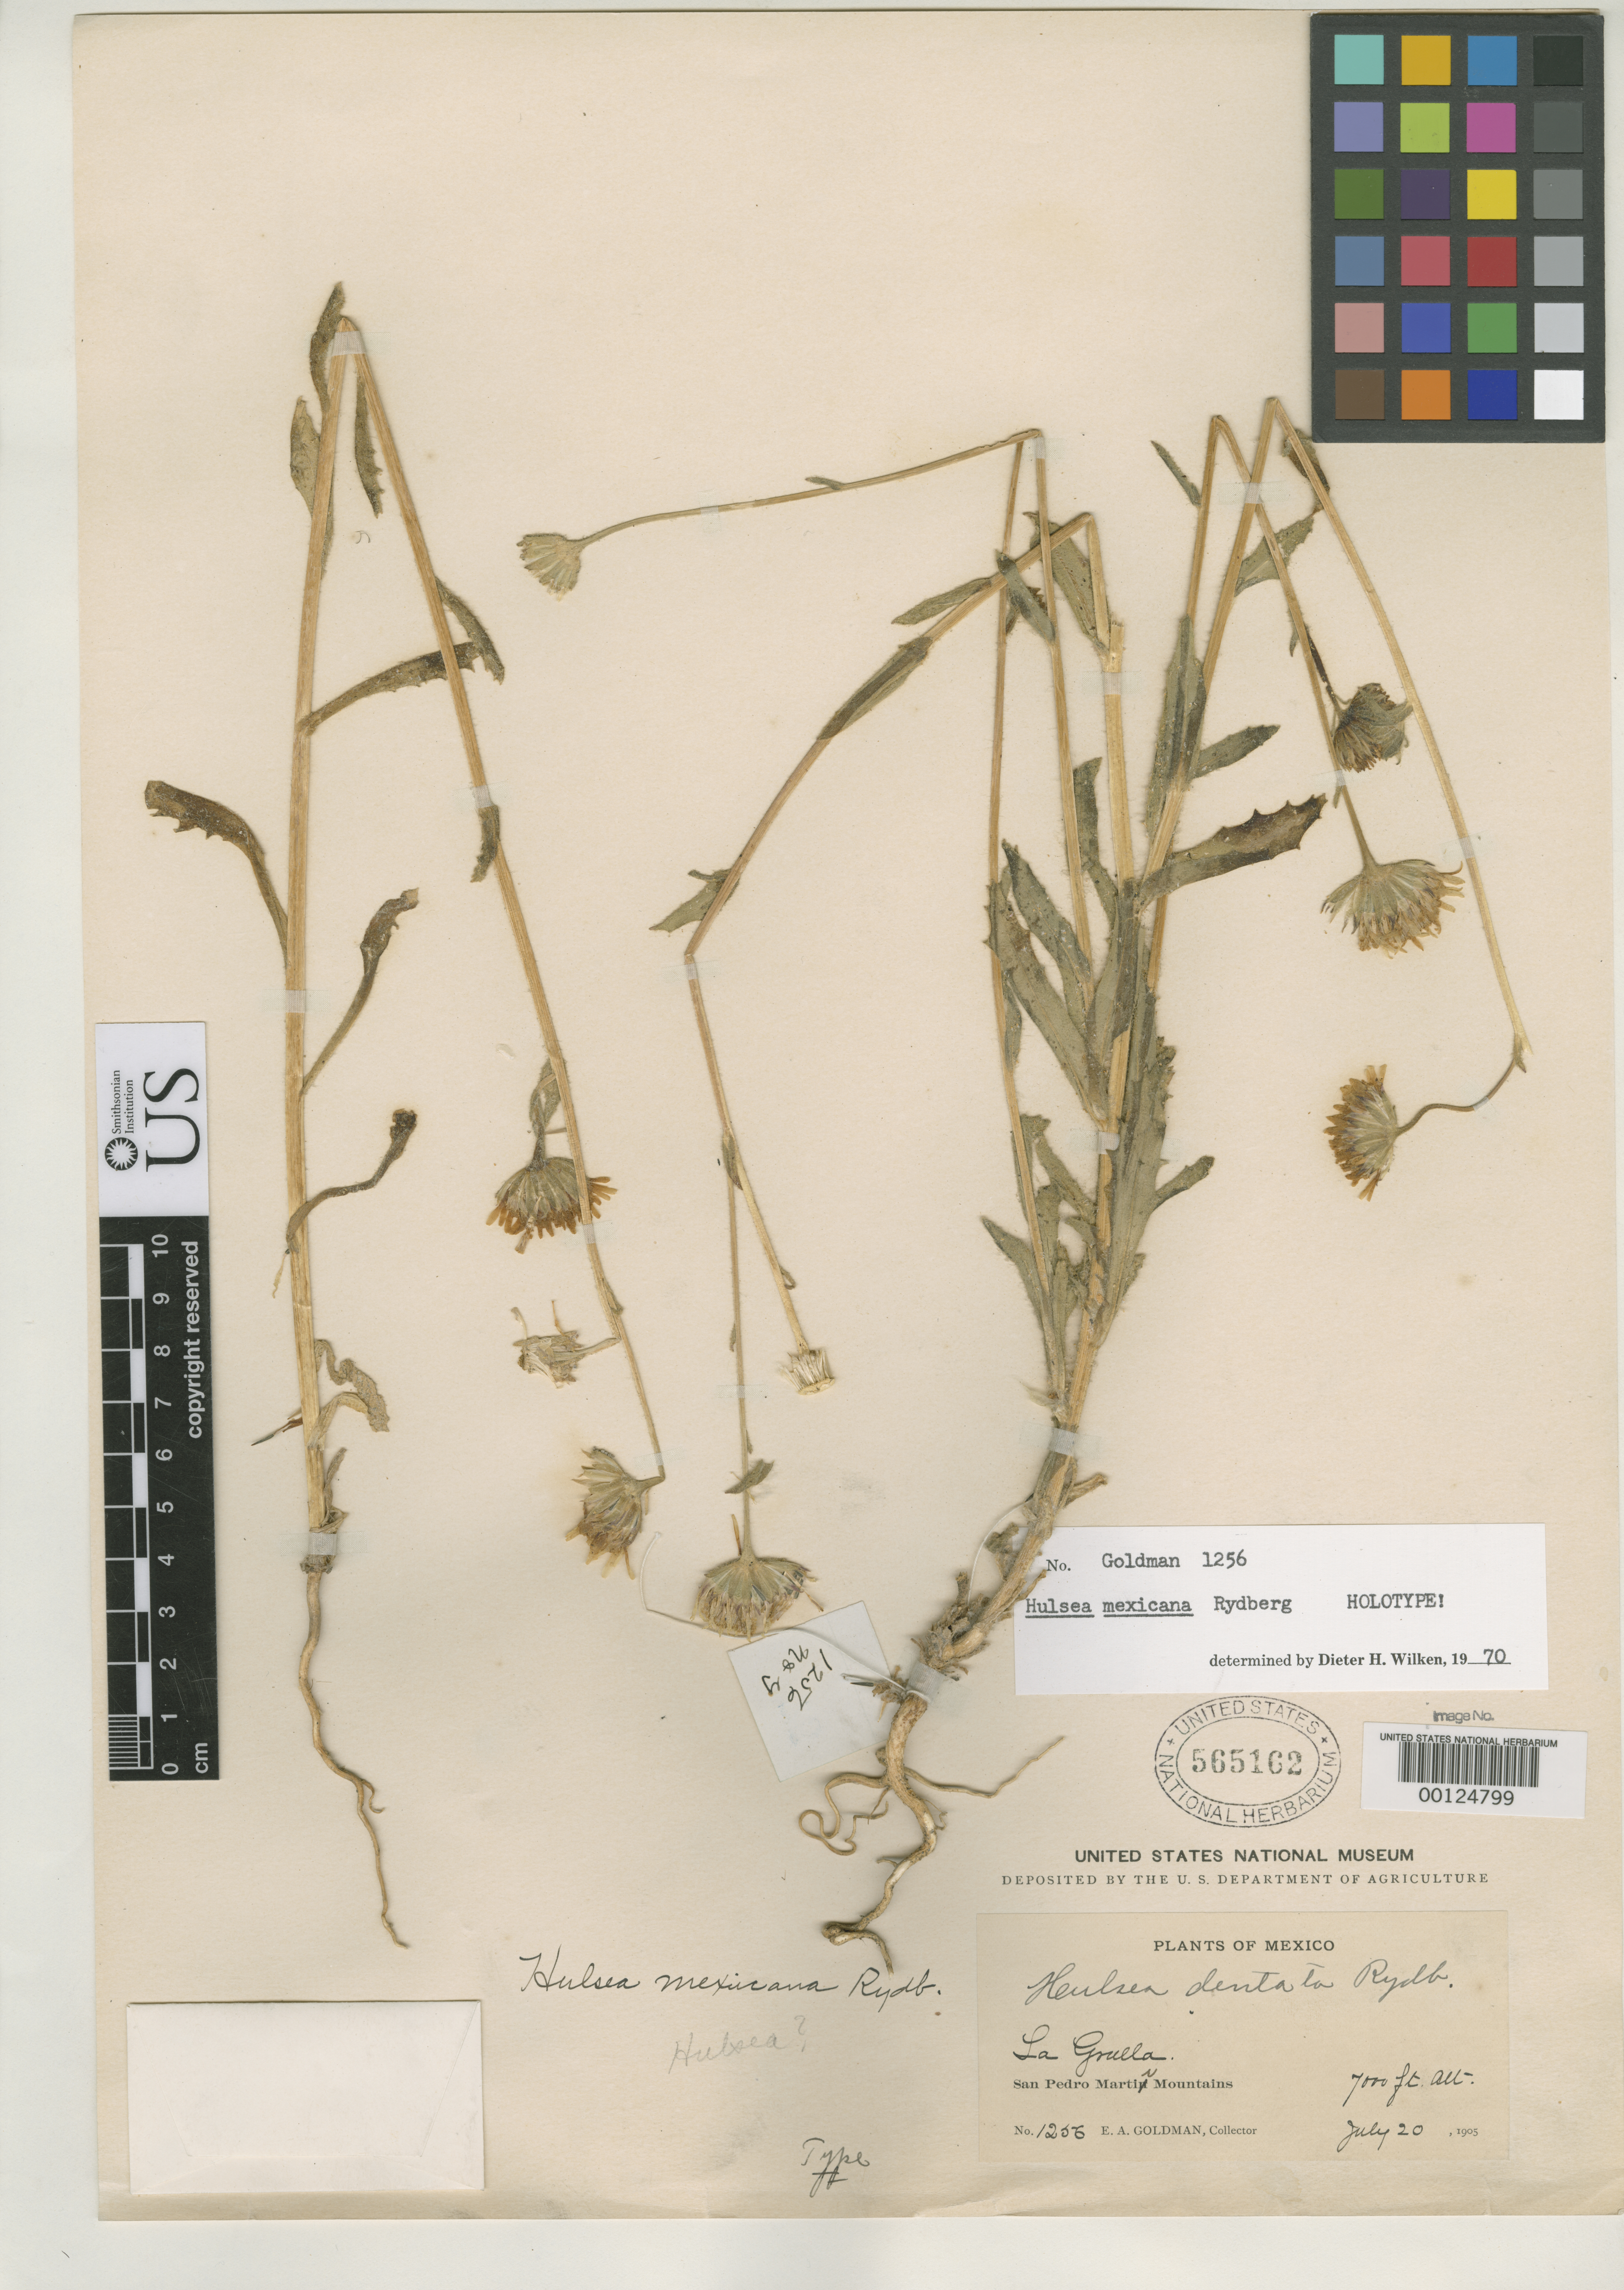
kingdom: Plantae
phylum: Tracheophyta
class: Magnoliopsida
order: Asterales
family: Asteraceae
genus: Hulsea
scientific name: Hulsea mexicana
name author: Rydb.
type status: Holotype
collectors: E. A. Goldman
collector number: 1256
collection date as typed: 20 Jul 1905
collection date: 1905-07-20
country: Mexico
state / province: Baja California Norte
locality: La Grulla, San Pedro Martir Mtns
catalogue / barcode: US 565162